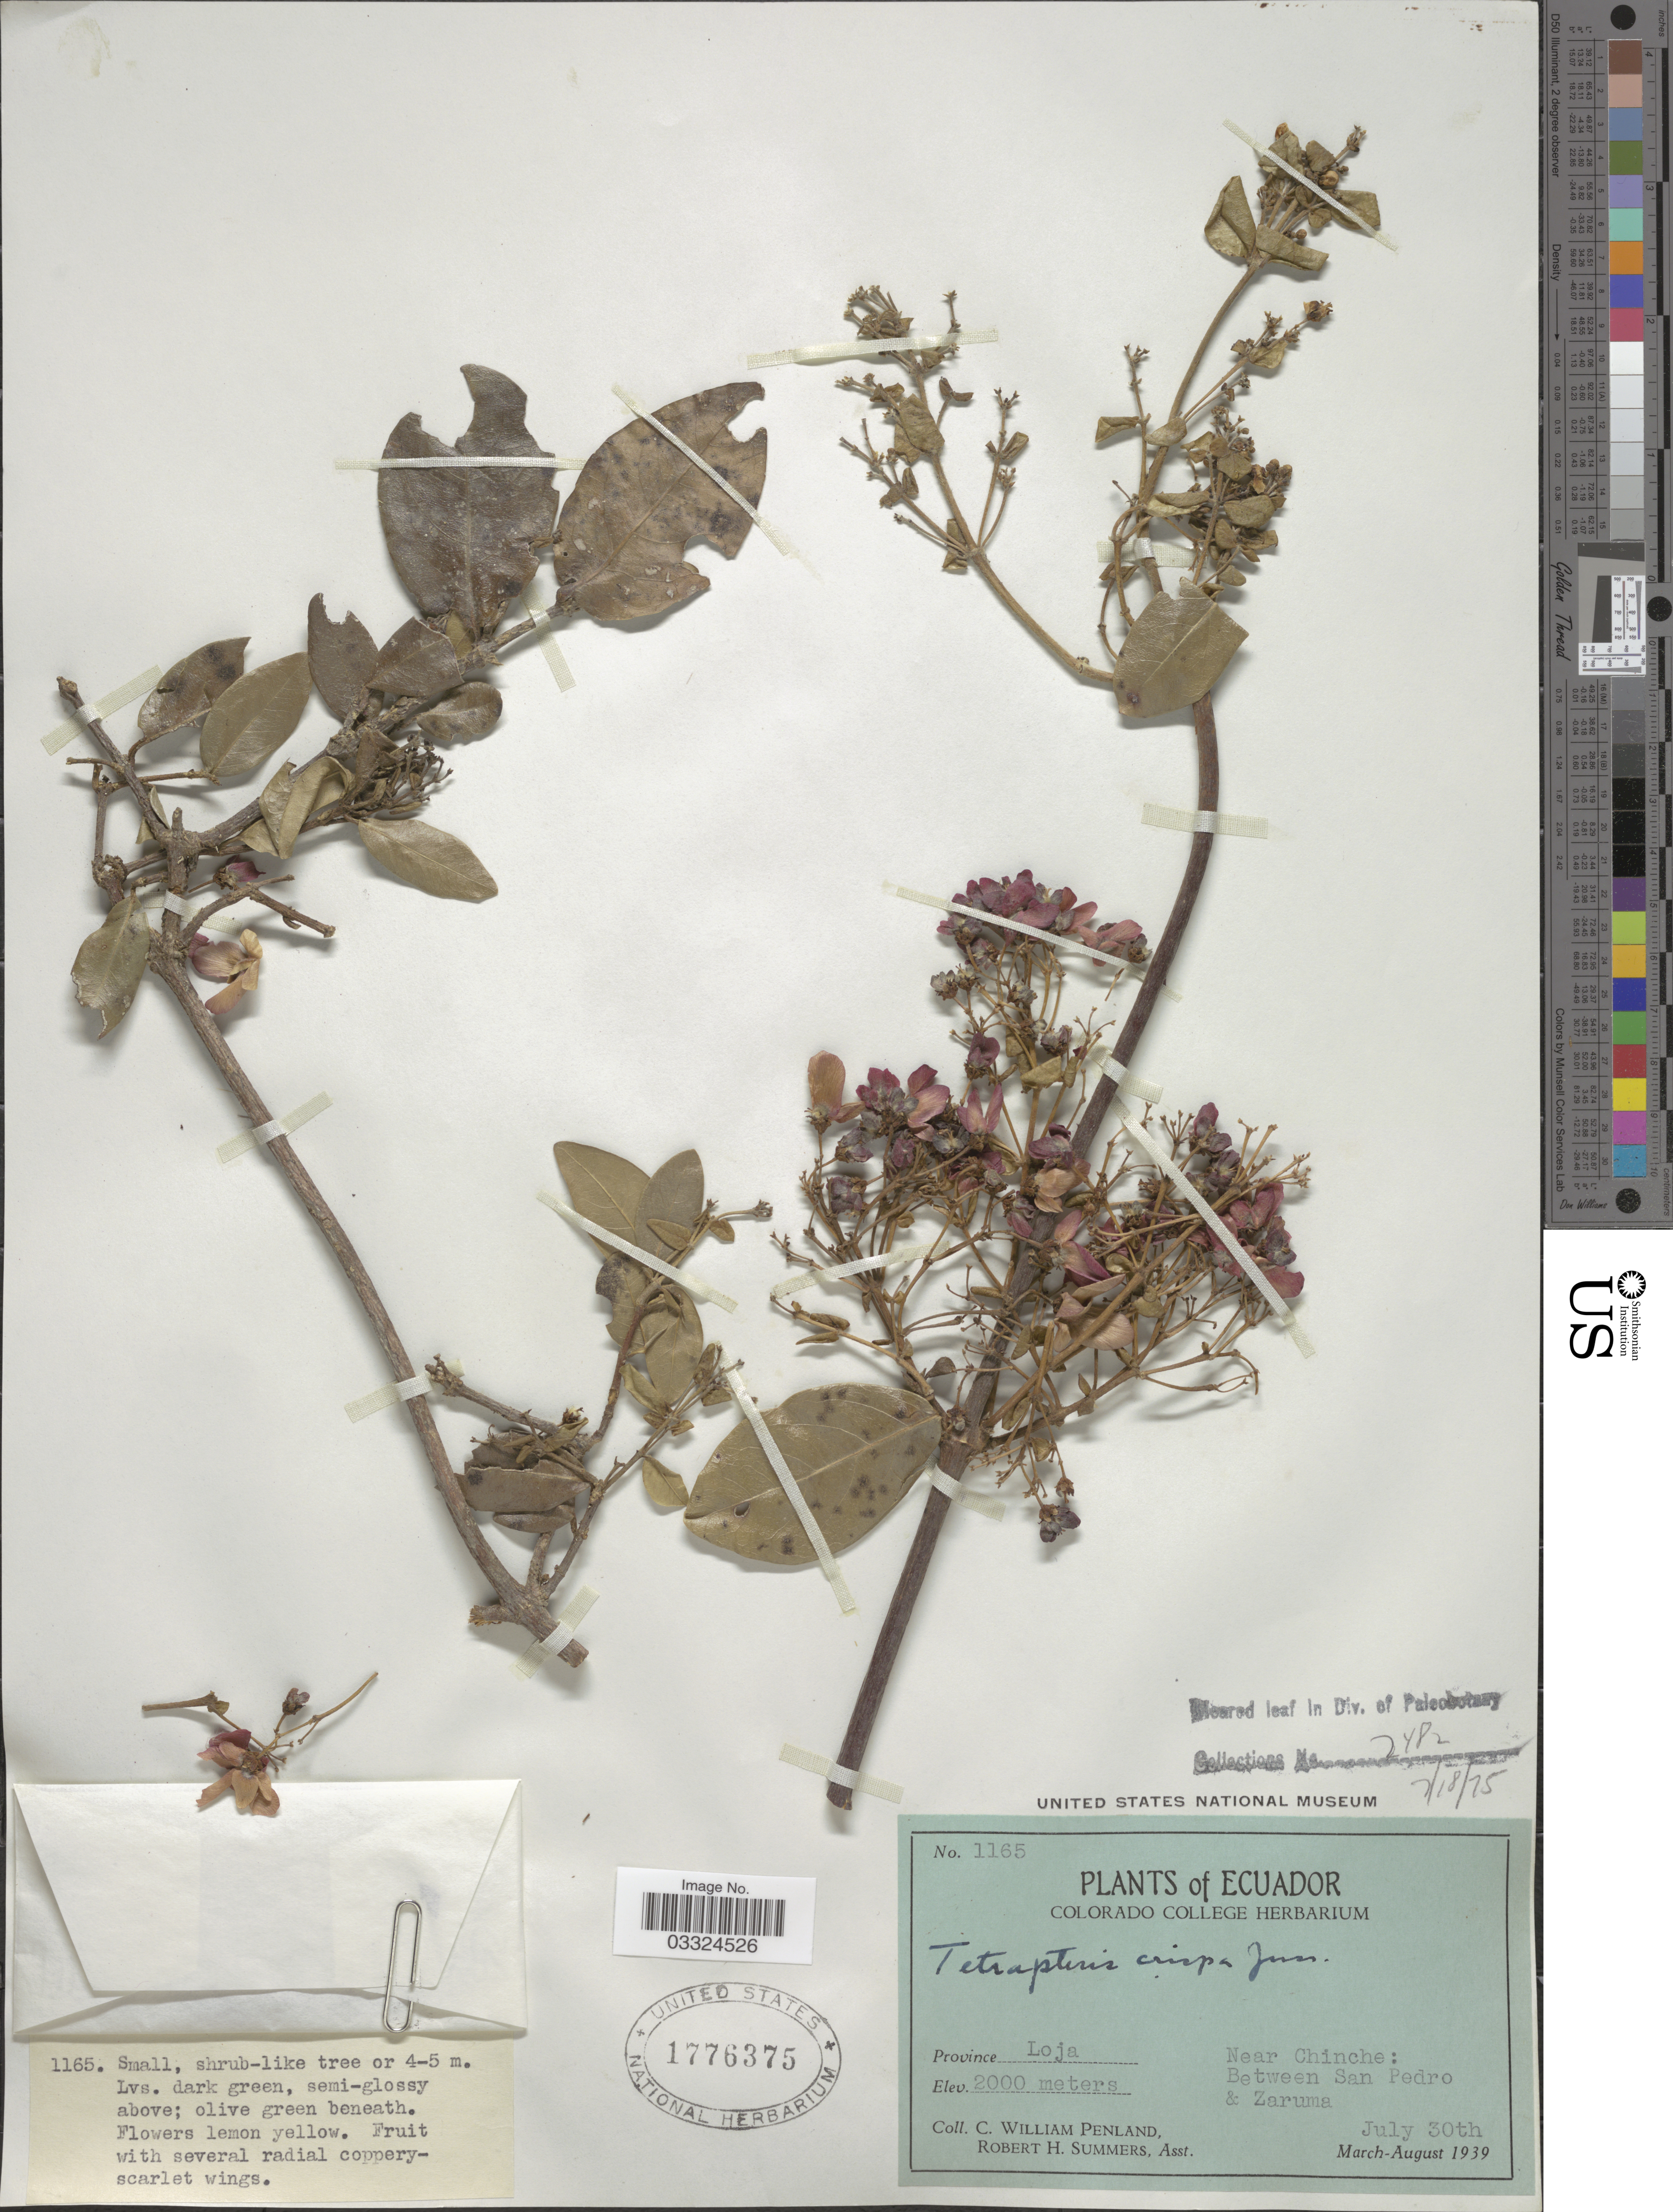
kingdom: Plantae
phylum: Tracheophyta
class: Magnoliopsida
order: Malpighiales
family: Malpighiaceae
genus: Tetrapterys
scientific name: Tetrapterys crispa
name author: A. Juss.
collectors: C. W. Penland & R. Summers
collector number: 1165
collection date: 1939-07-30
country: Ecuador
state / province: Loja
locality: Near Chinche: Between San Pedro & Zaruma.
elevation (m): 2000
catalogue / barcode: US 1776375